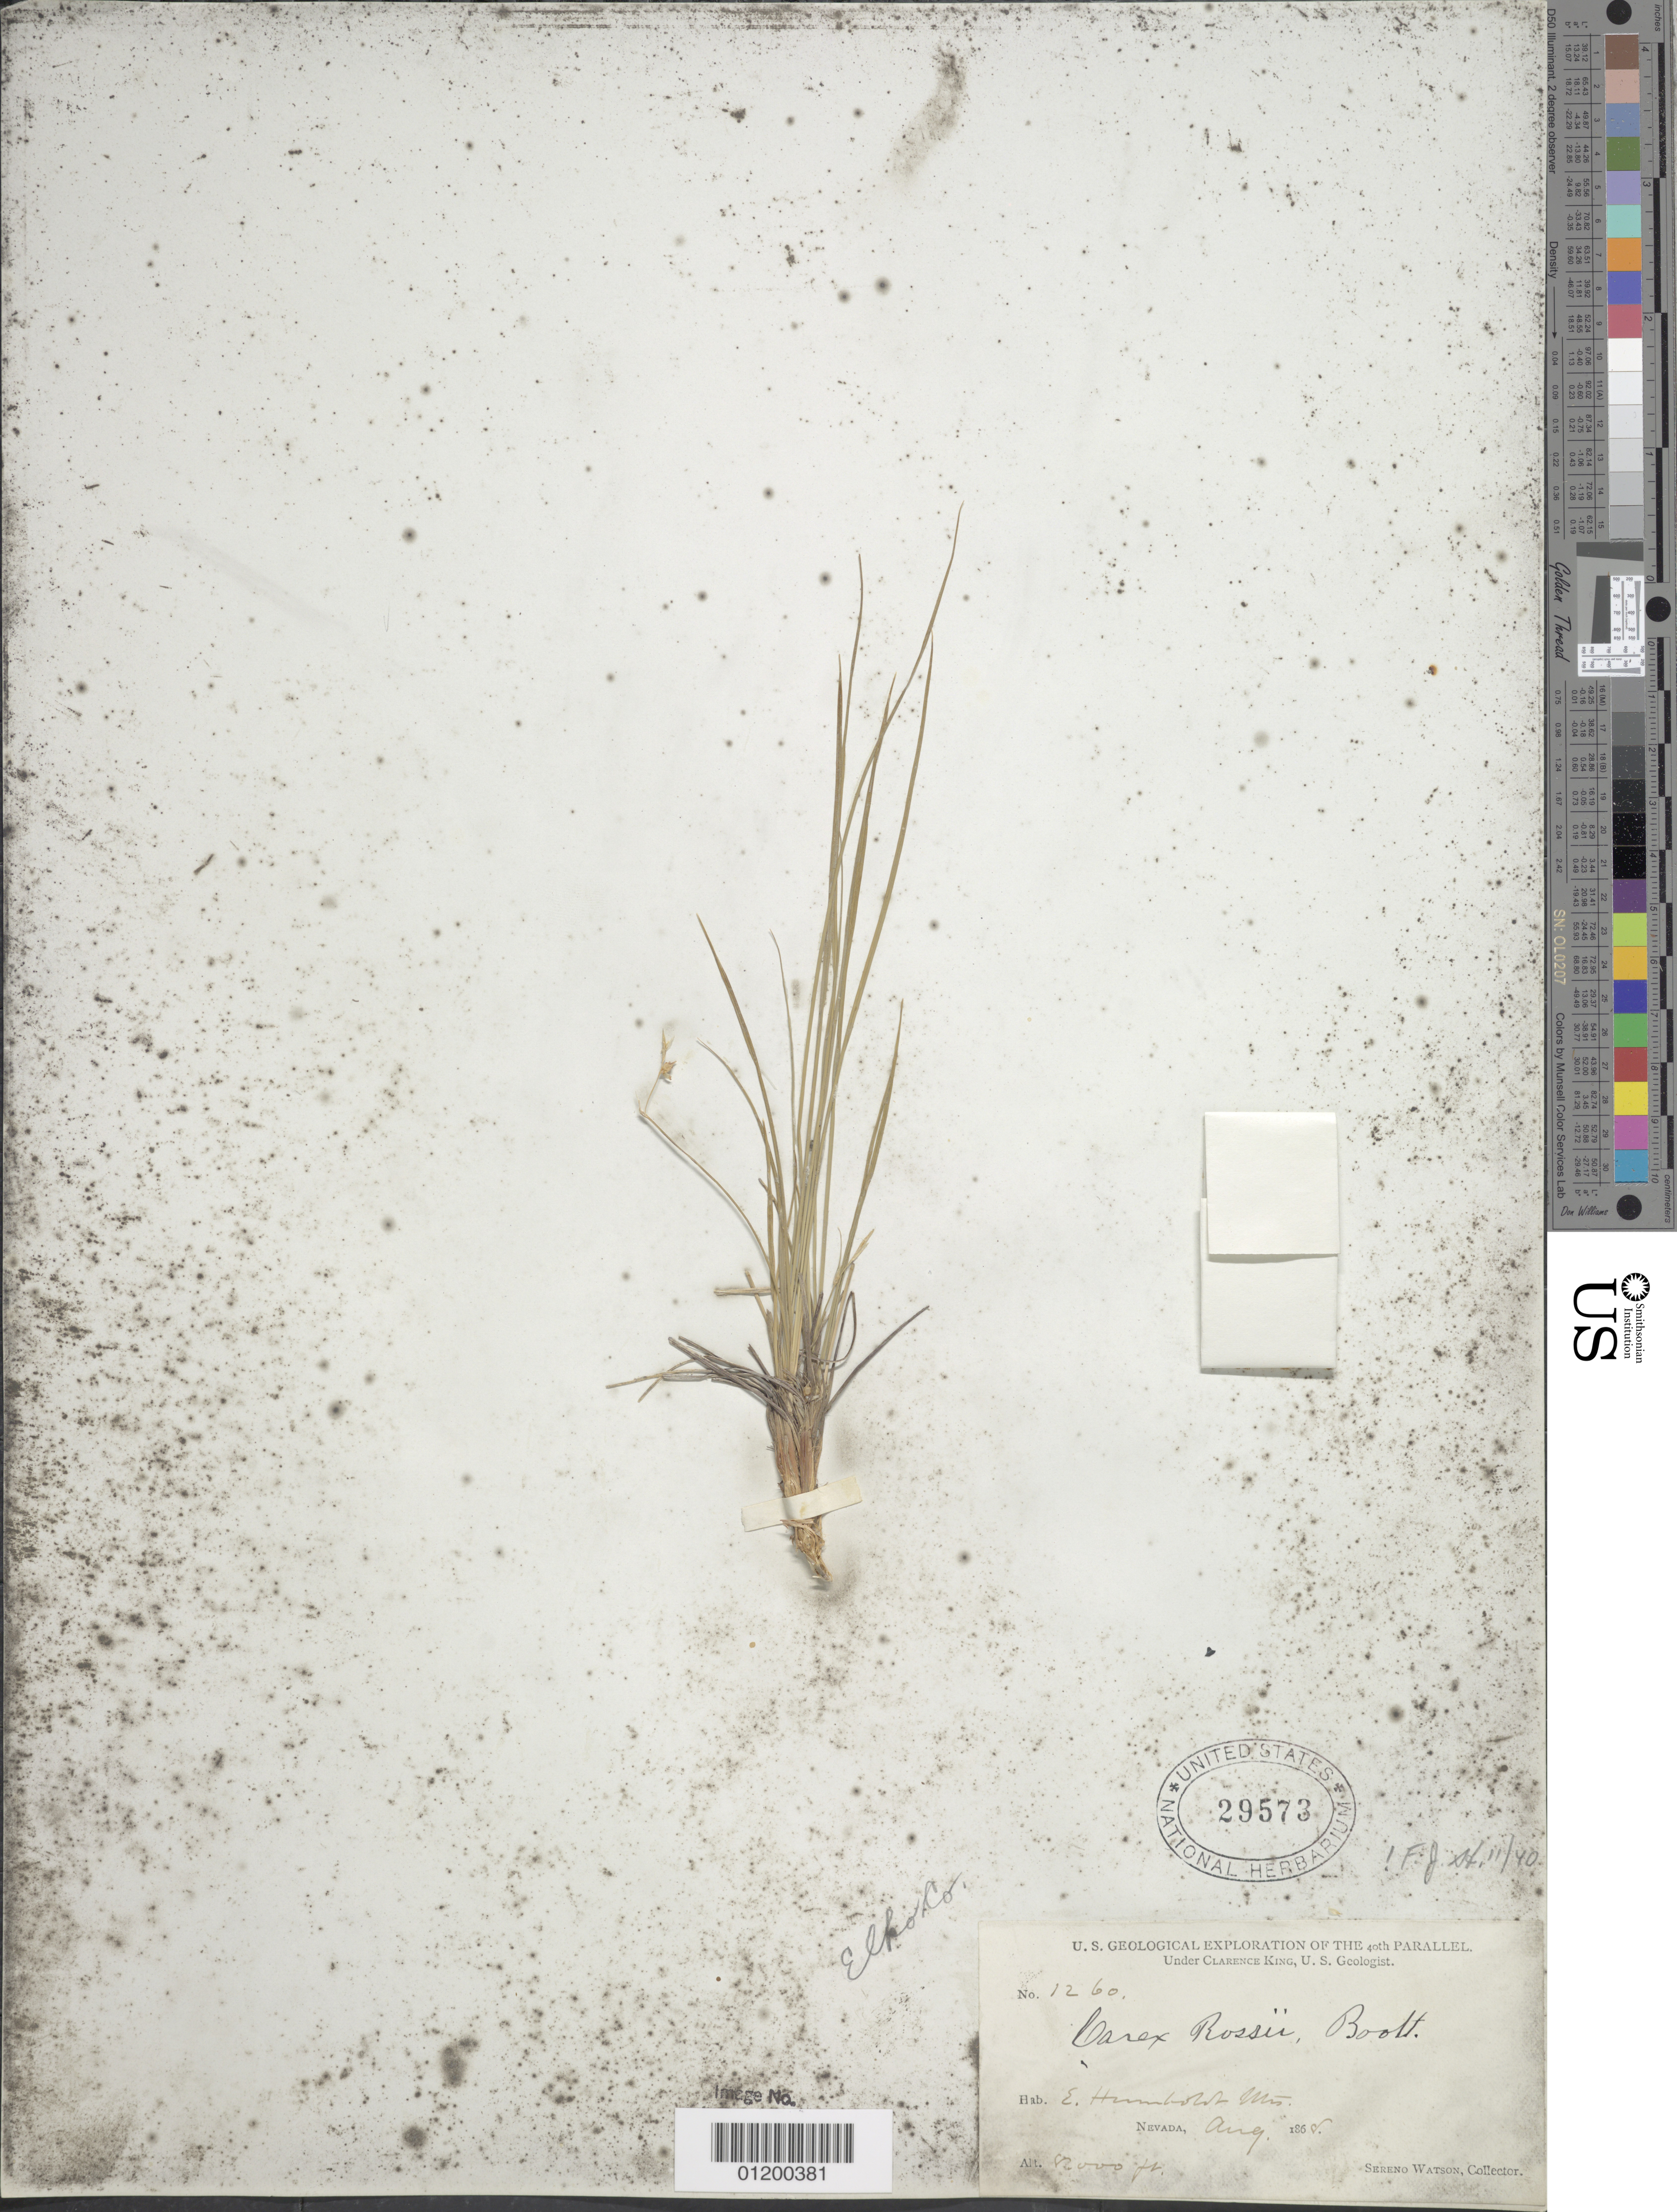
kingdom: Plantae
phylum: Tracheophyta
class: Liliopsida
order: Poales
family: Cyperaceae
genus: Carex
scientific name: Carex rossii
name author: Boott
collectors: S. Watson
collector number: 1260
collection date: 1868-08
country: United States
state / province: Nevada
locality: E. Humboldt Mts.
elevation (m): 2438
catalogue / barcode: US 29573